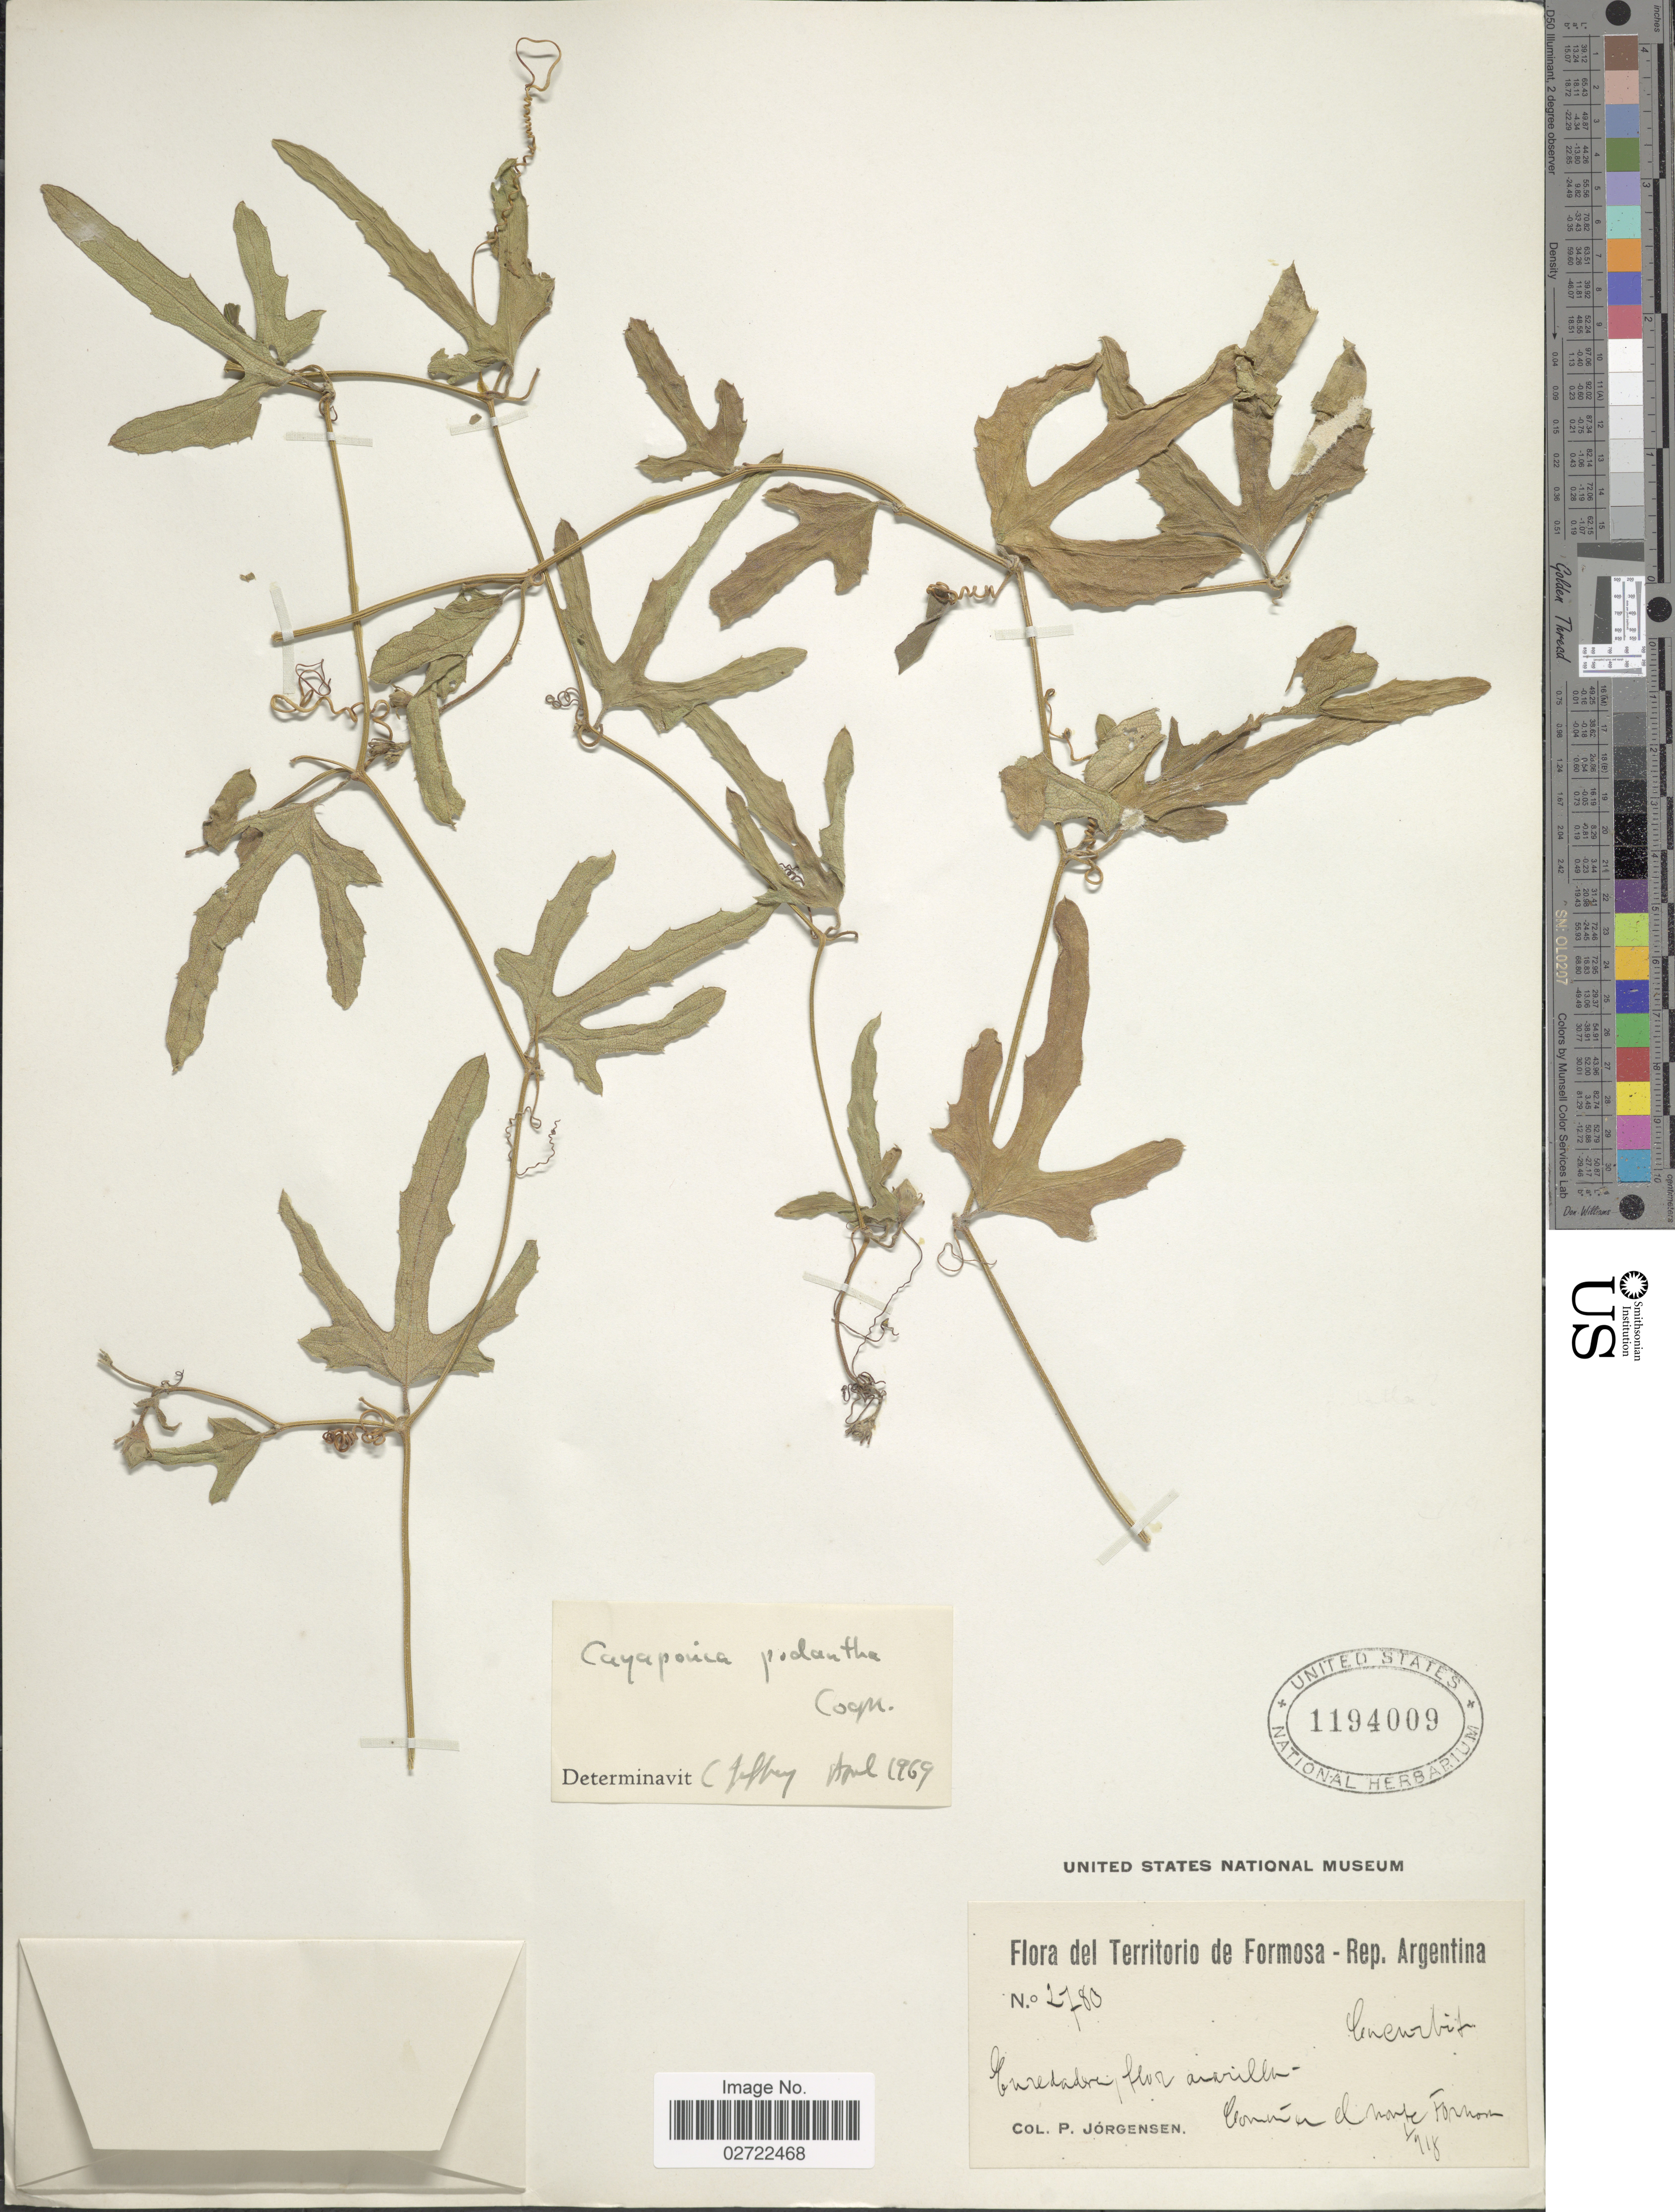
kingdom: Plantae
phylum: Tracheophyta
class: Magnoliopsida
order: Cucurbitales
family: Cucurbitaceae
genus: Cayaponia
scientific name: Cayaponia podantha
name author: Cogn.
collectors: P. Jörgensen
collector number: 2780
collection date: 1918-01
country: Argentina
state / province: Formosa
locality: Comm en el norte Formosa.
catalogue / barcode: US 1194009